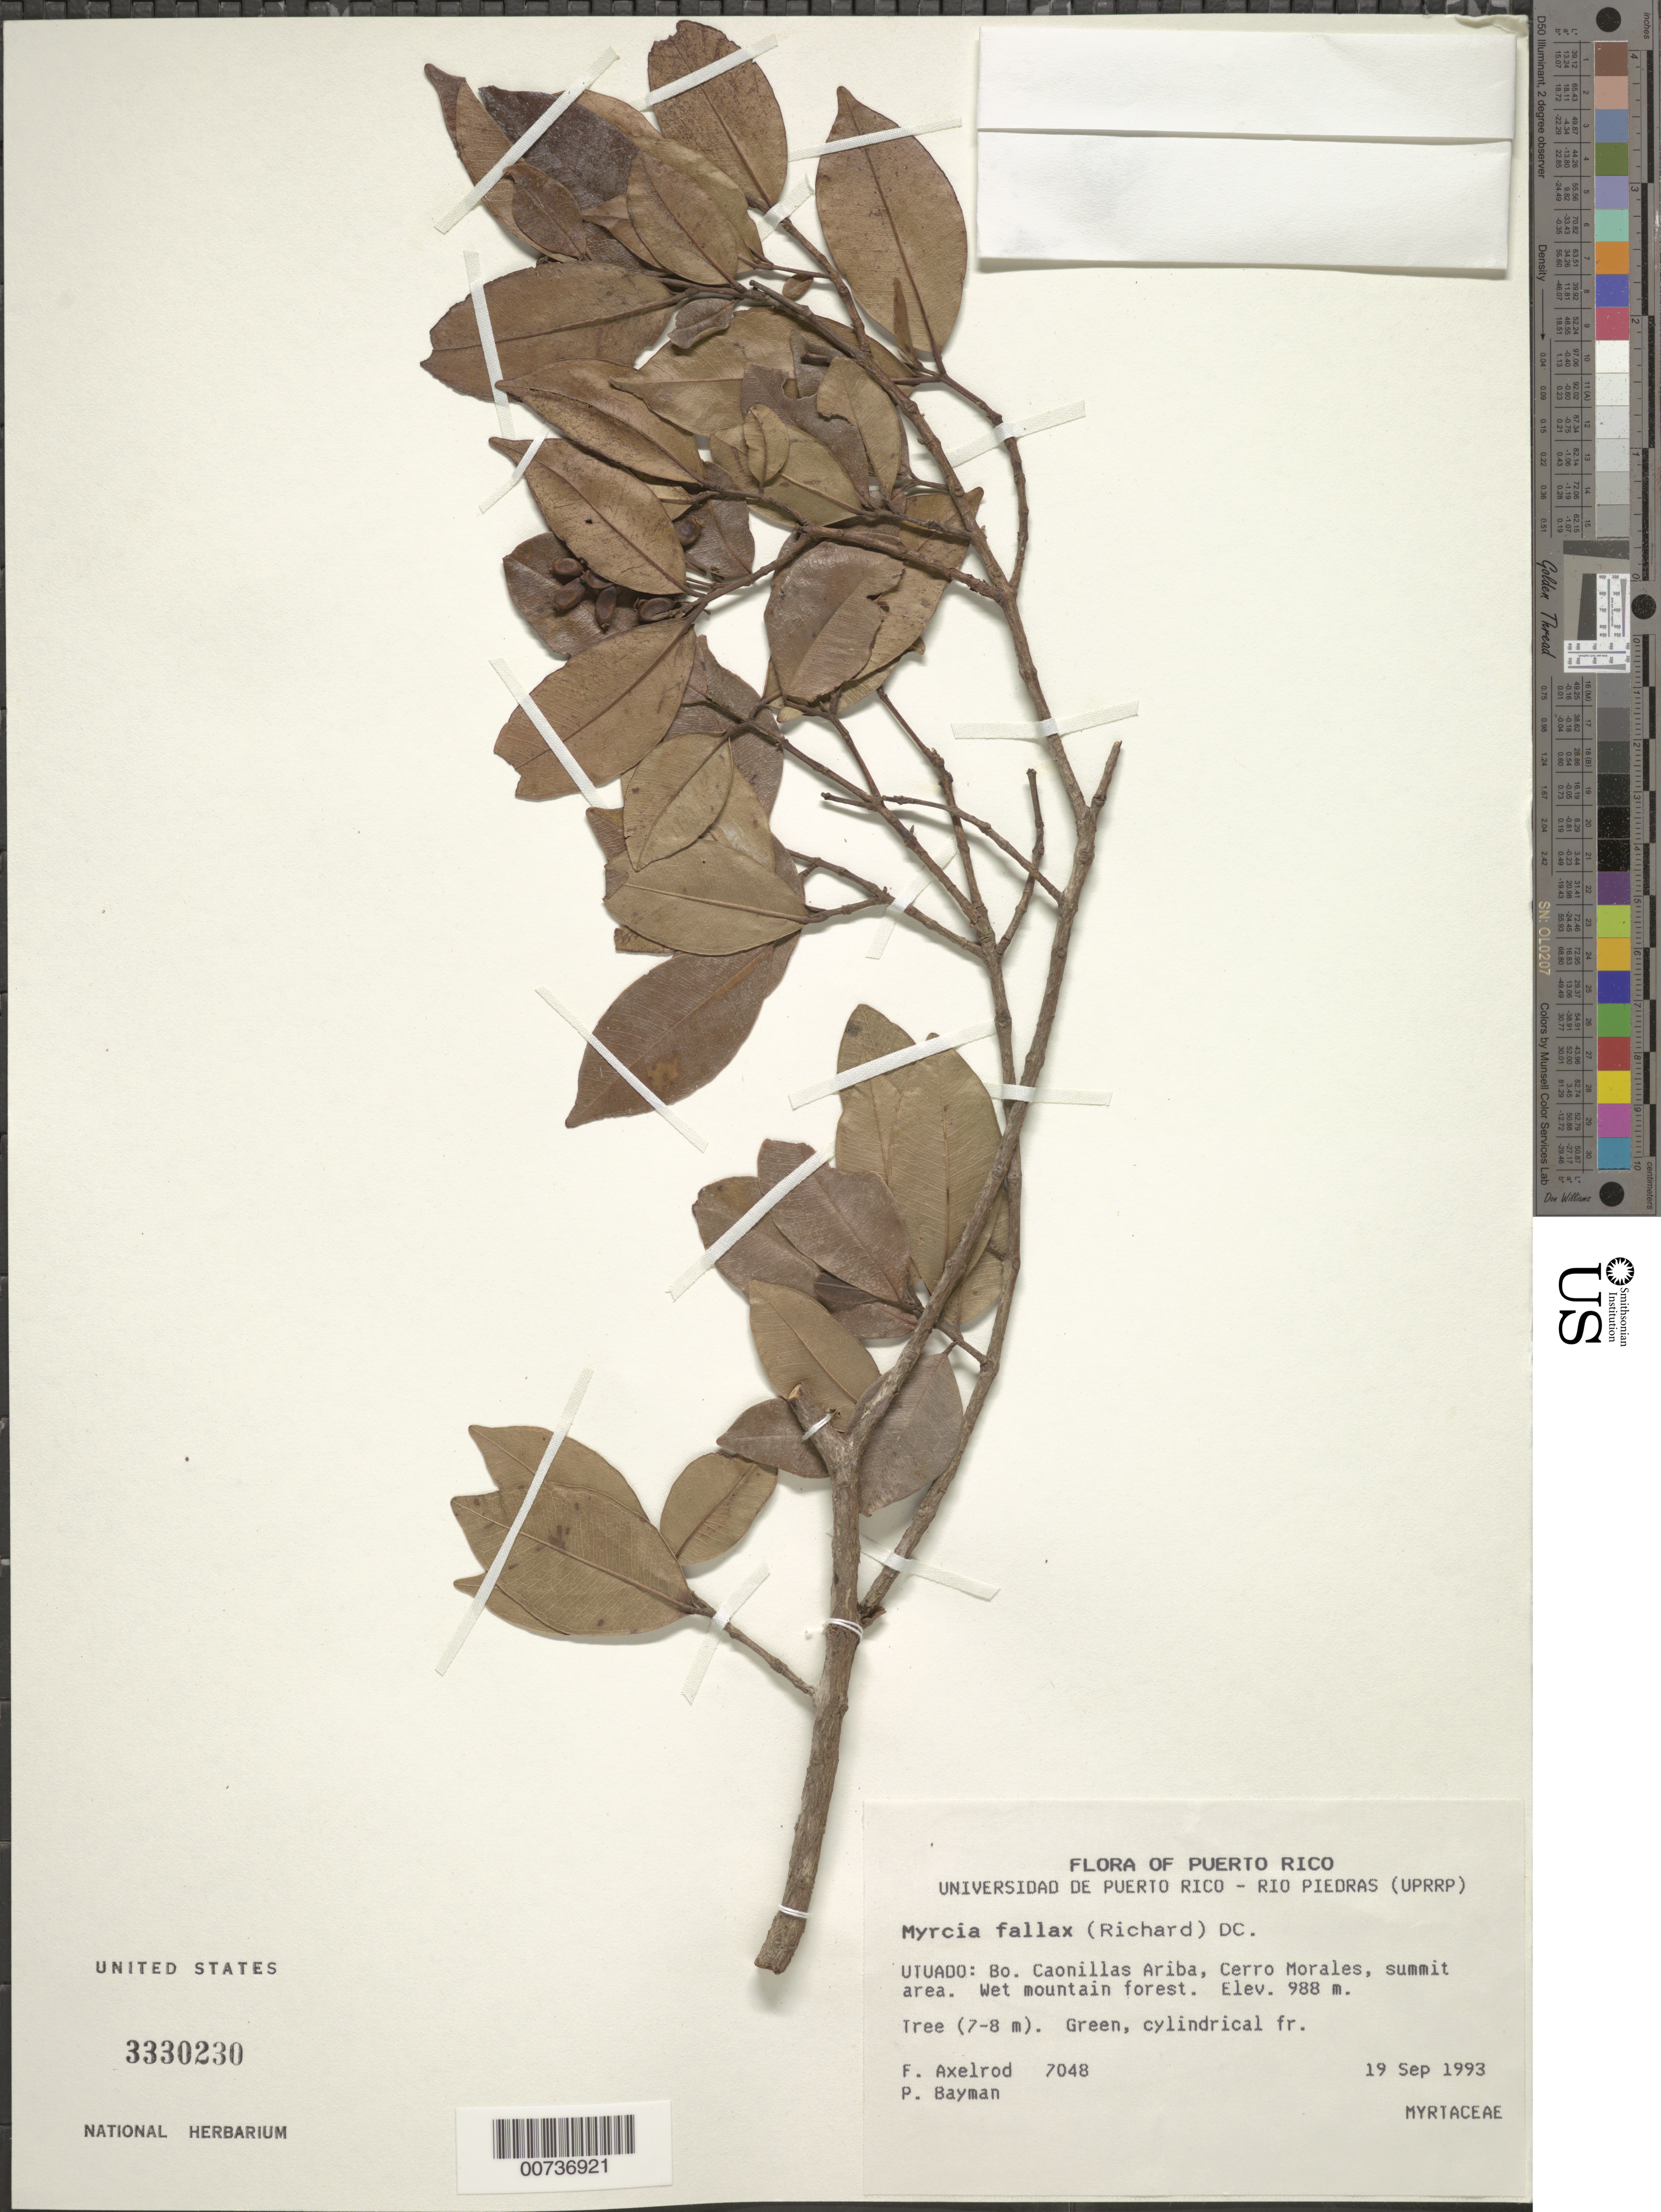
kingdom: Plantae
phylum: Tracheophyta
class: Magnoliopsida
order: Myrtales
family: Myrtaceae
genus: Myrcia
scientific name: Myrcia splendens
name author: (Sw.) DC.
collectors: F. S. Axelrod & P. Bayman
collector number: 7048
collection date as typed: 19 Sep 1993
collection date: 1993-09-19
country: Puerto Rico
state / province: Utuado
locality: Barrio Caonillas Arriba, Cerro Morales, summit area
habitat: Wet mountain forest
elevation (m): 988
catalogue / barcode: US 3330230